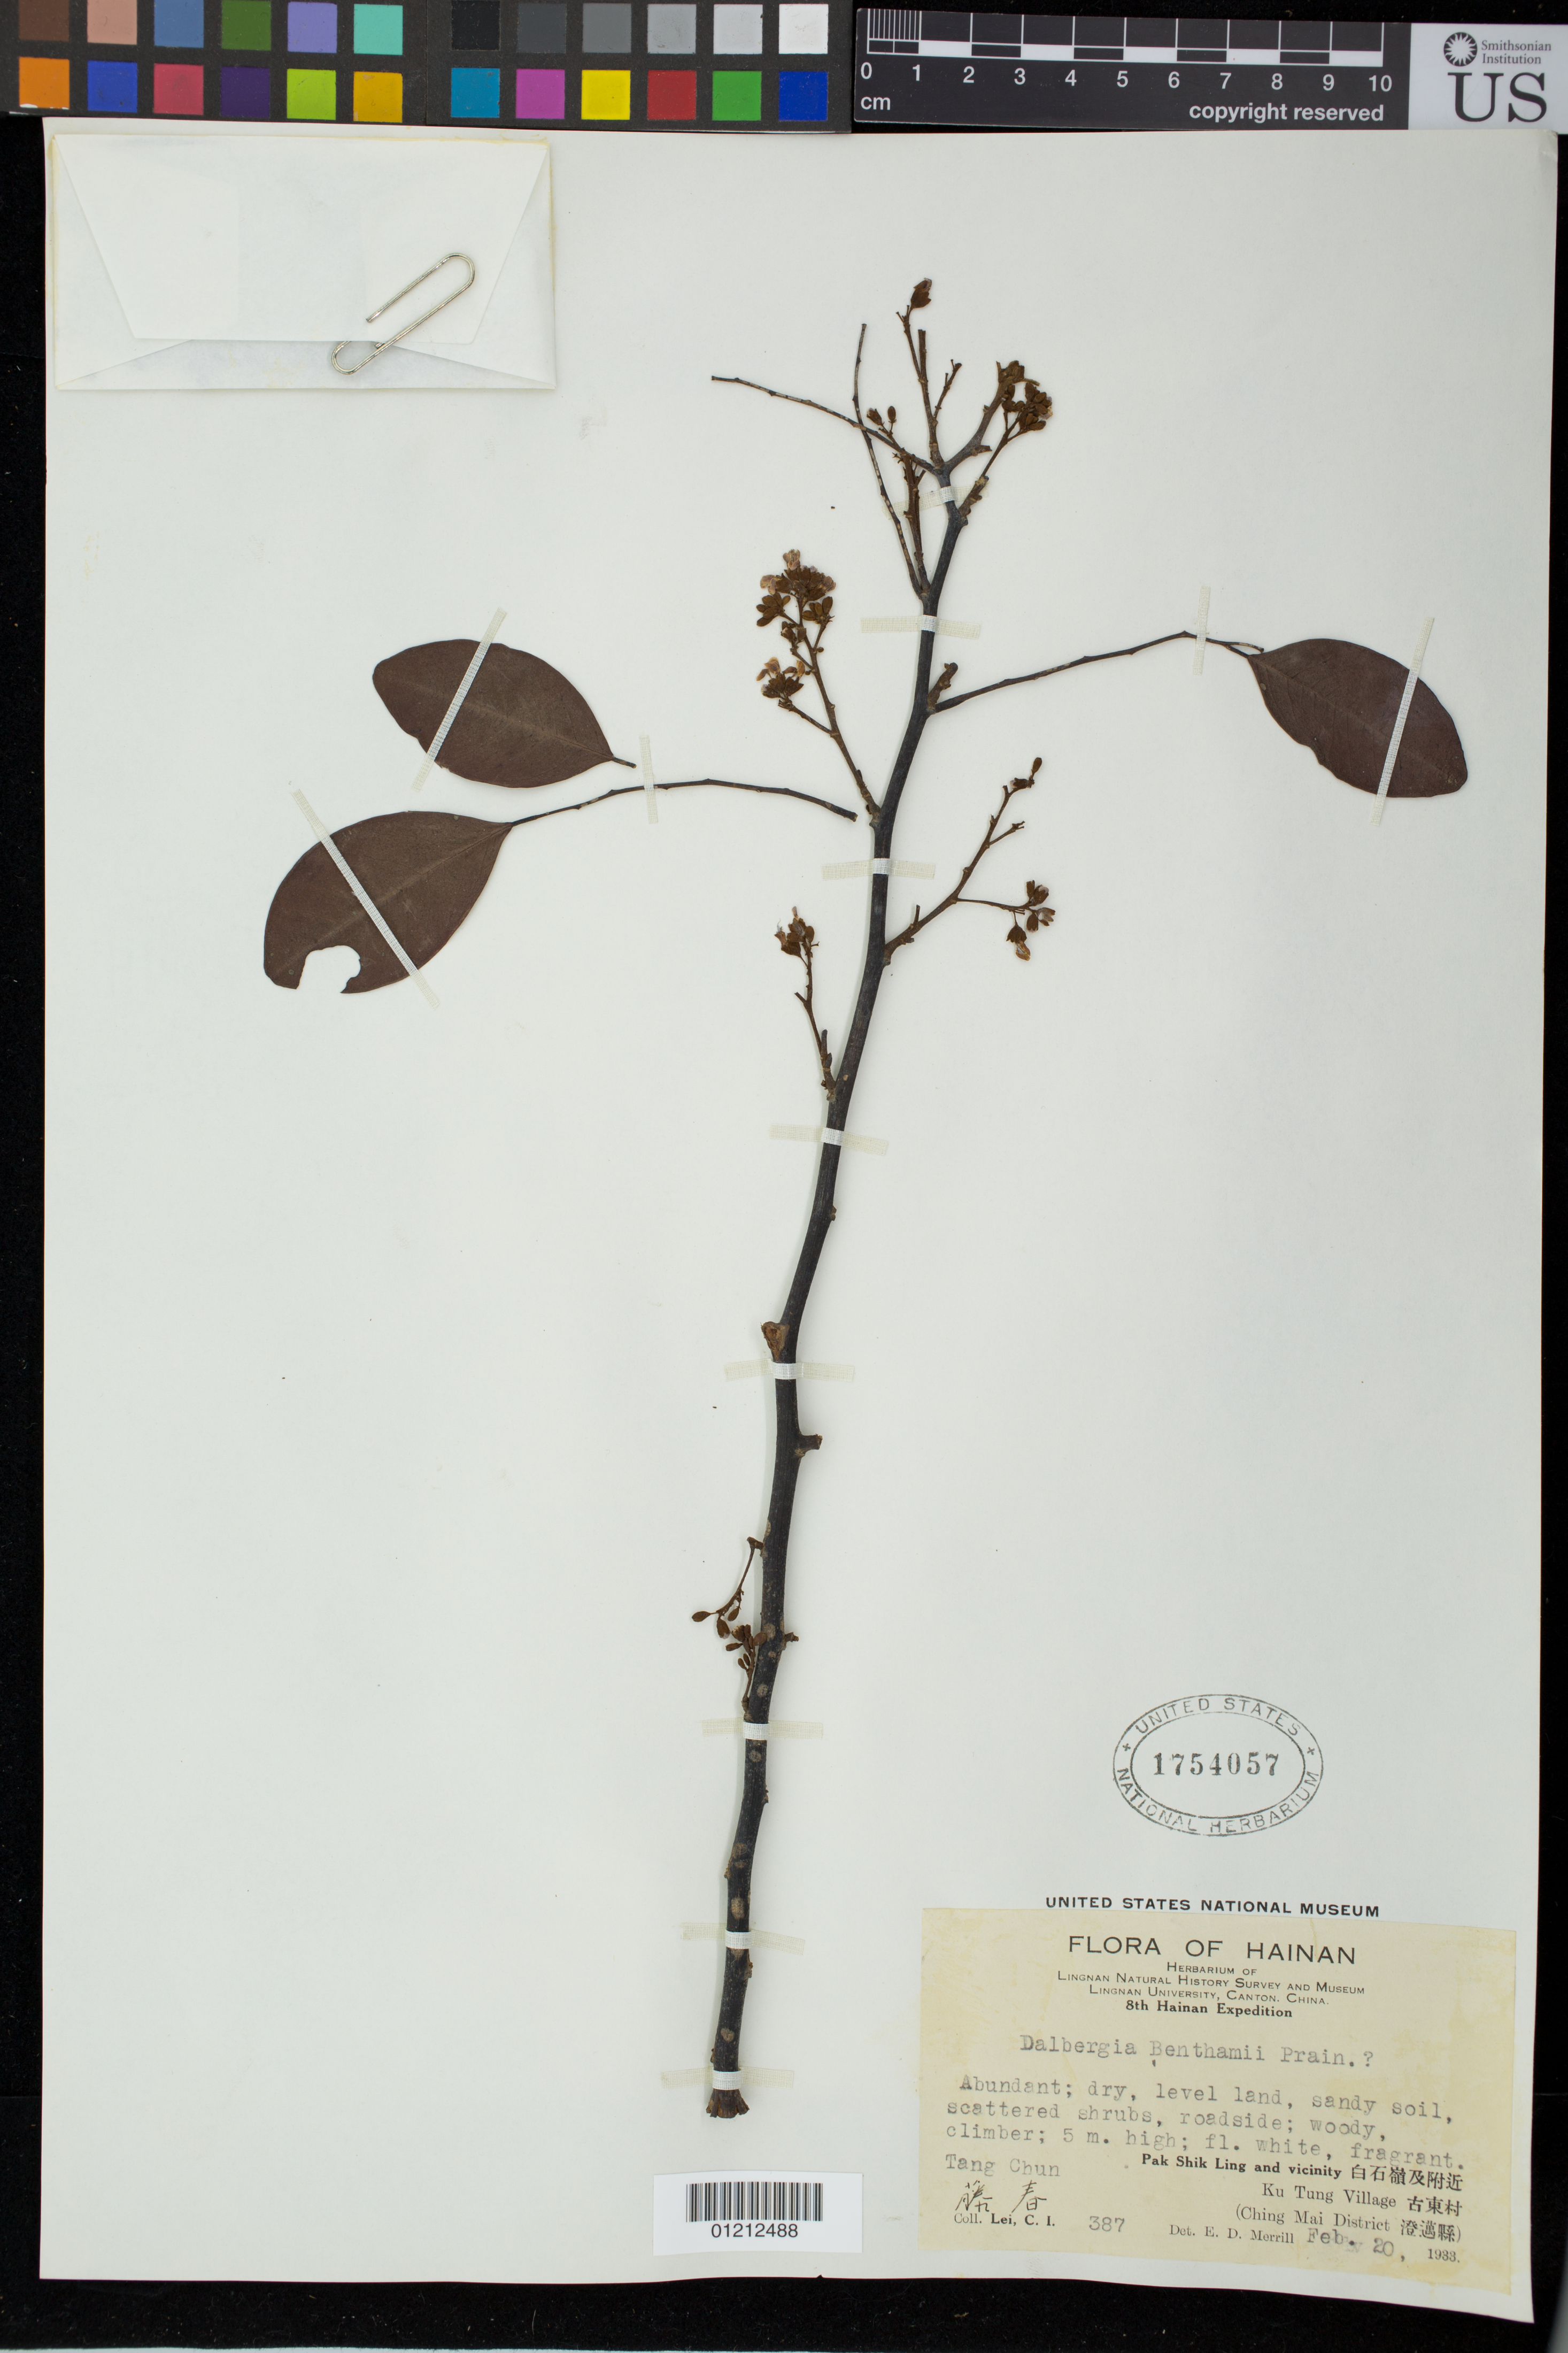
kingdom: Plantae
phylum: Tracheophyta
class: Magnoliopsida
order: Fabales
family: Fabaceae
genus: Dalbergia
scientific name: Dalbergia benthamii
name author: Prain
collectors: C. I. Lei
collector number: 387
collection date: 1933-02-20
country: China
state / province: Hainan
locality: Tang Chun. Pak Shik LIng and vicinity. Ku Tung Village. Ching Mai District. Dry, level land, sandy soil, roadside.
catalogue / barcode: US 1754057